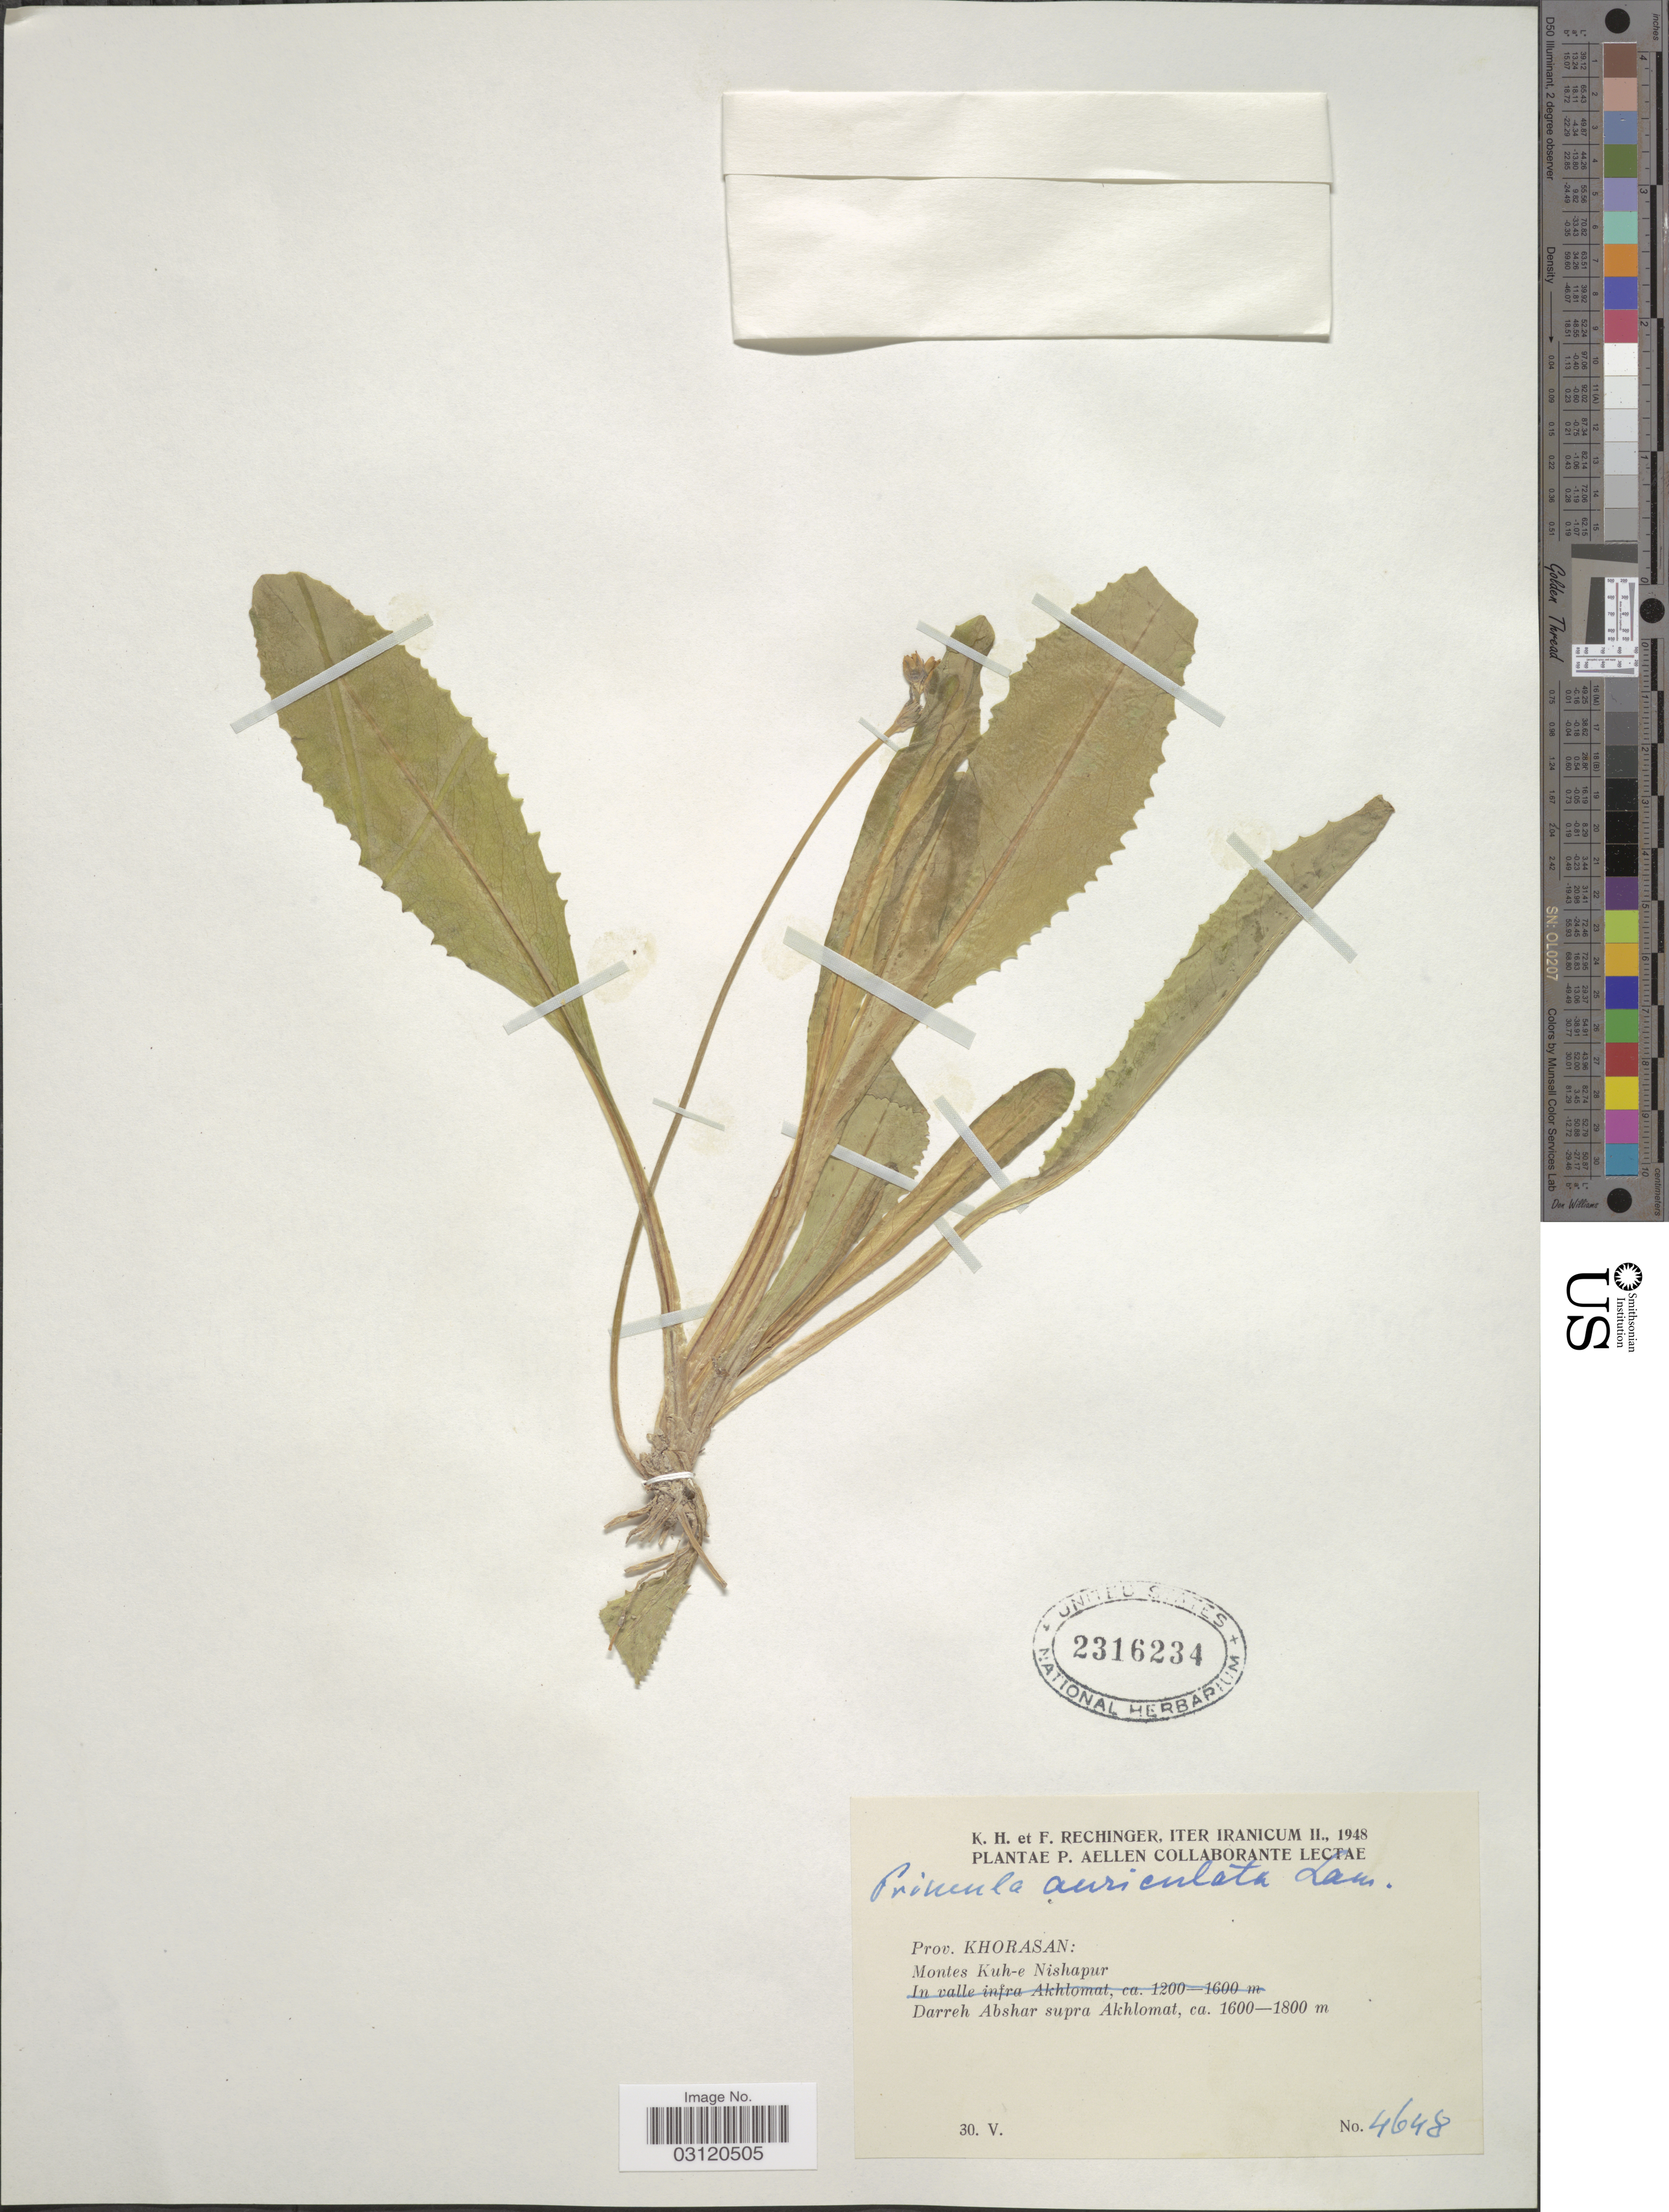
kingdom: Plantae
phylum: Tracheophyta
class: Magnoliopsida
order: Ericales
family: Primulaceae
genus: Primula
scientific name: Primula auriculata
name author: Lam.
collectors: K. H. Rechinger & F. Rechinger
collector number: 4648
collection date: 1948-05-30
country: Iran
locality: Prov. Khorasan: Montes Kuh-e Nishapur. Darreh Abshar supra Akhlomat.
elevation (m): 1600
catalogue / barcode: US 2316234